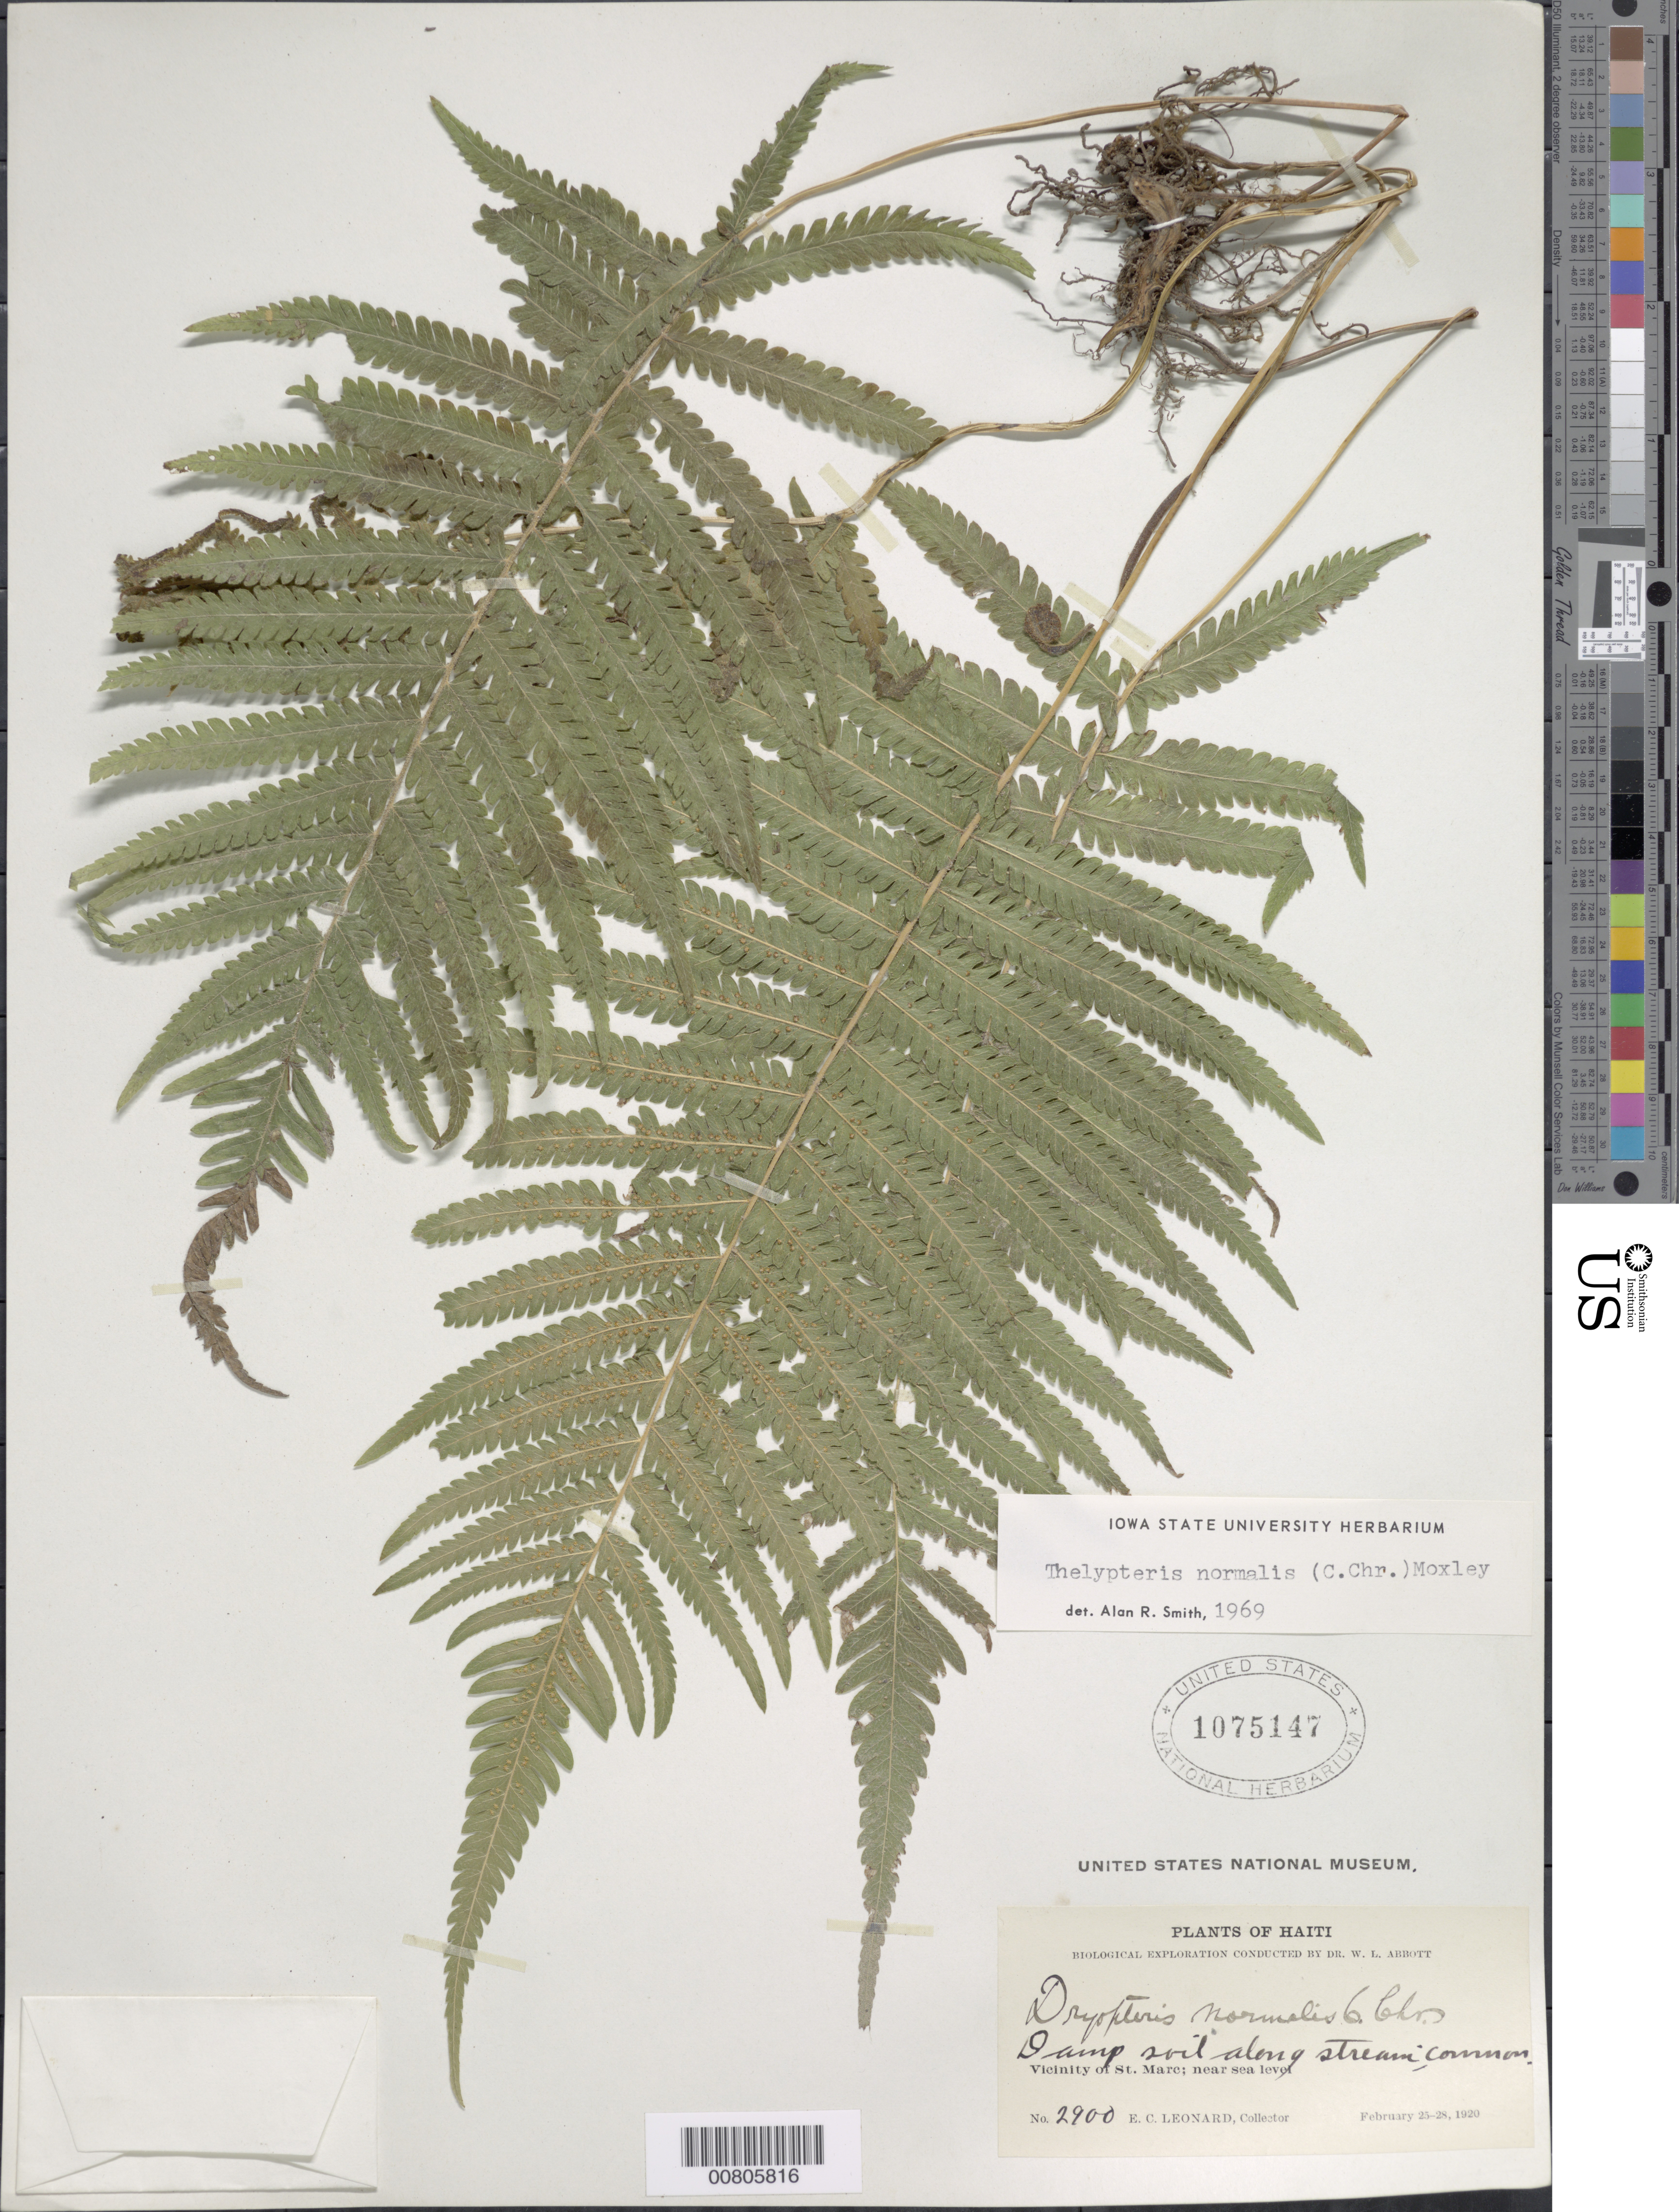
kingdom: Plantae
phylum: Tracheophyta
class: Polypodiopsida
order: Polypodiales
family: Thelypteridaceae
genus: Christella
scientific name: Christella kunthii comb. ined.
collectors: E. C. Leonard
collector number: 2900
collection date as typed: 25 Feb 1920 to 28 Feb 1920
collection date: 1920-02-25/1920-02-28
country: Haiti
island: Hispaniola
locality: St. Marc vicinity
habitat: Damp soil along stream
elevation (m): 0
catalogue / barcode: US 1075147